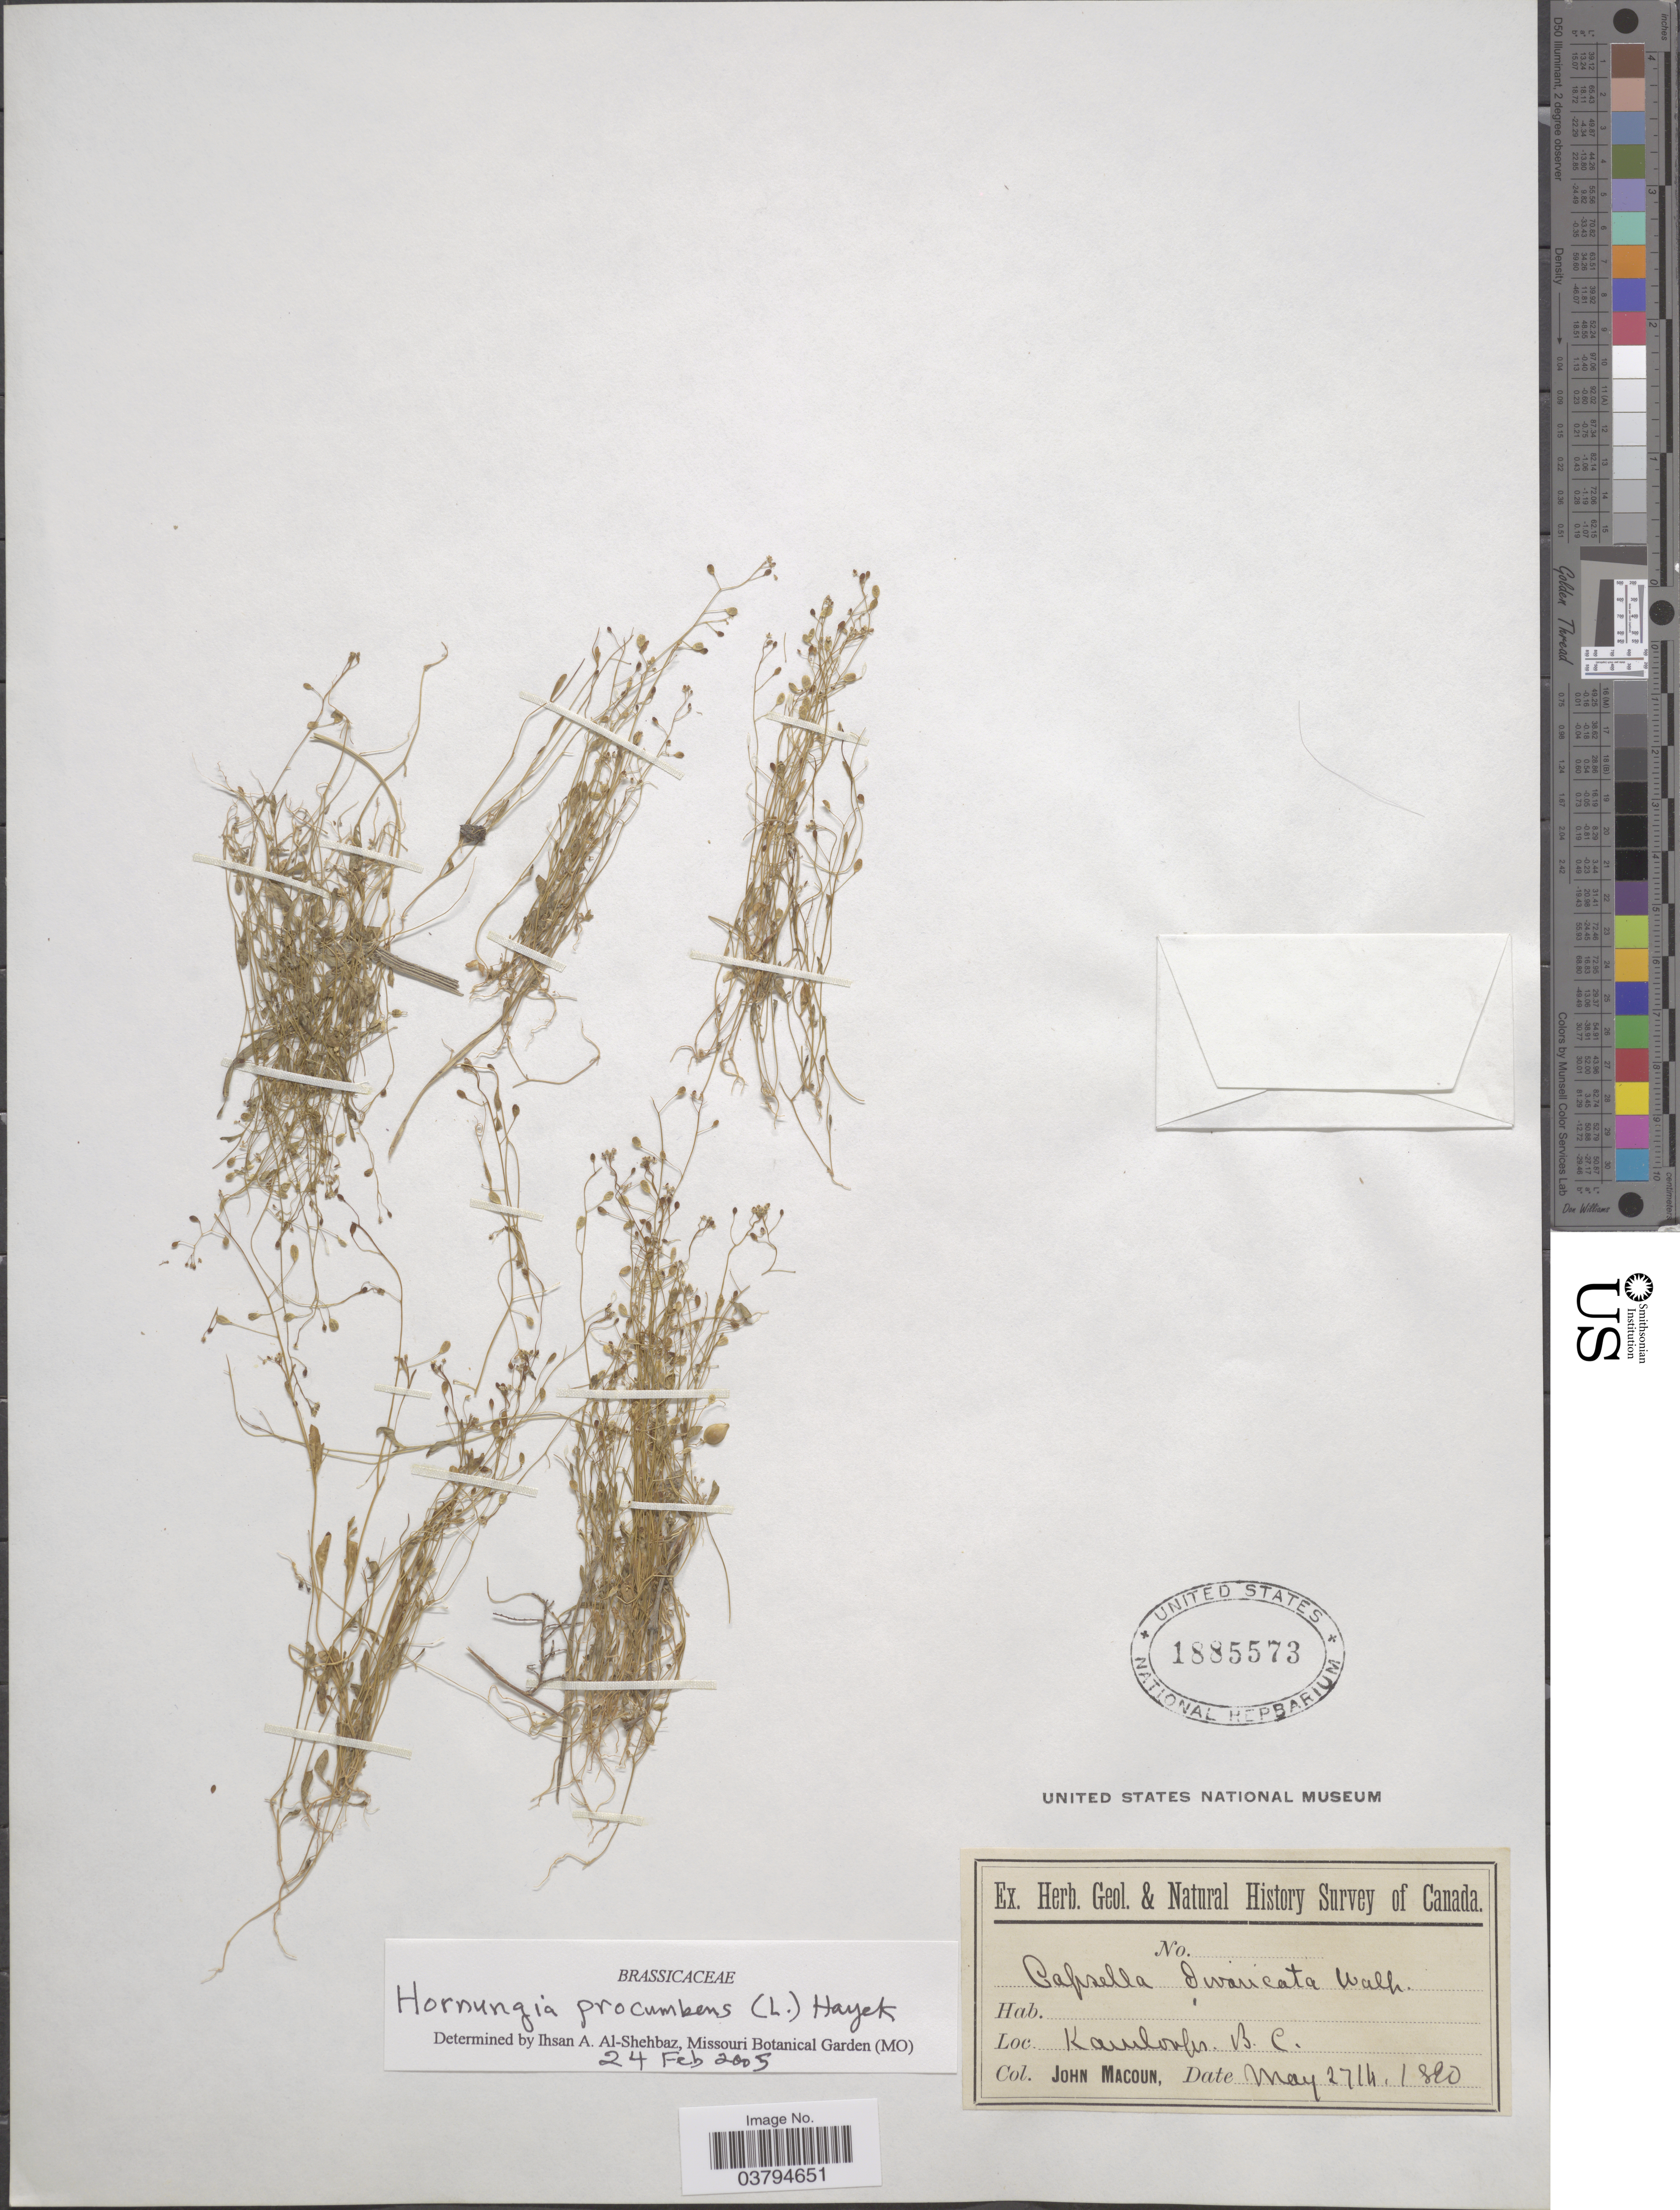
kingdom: Plantae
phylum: Tracheophyta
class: Magnoliopsida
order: Brassicales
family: Brassicaceae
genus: Hornungia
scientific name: Hornungia procumbens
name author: (L.) Hayek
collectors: J. Macoun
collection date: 1890-05-27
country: Canada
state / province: British Columbia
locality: Kamloops.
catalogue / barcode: US 1885573